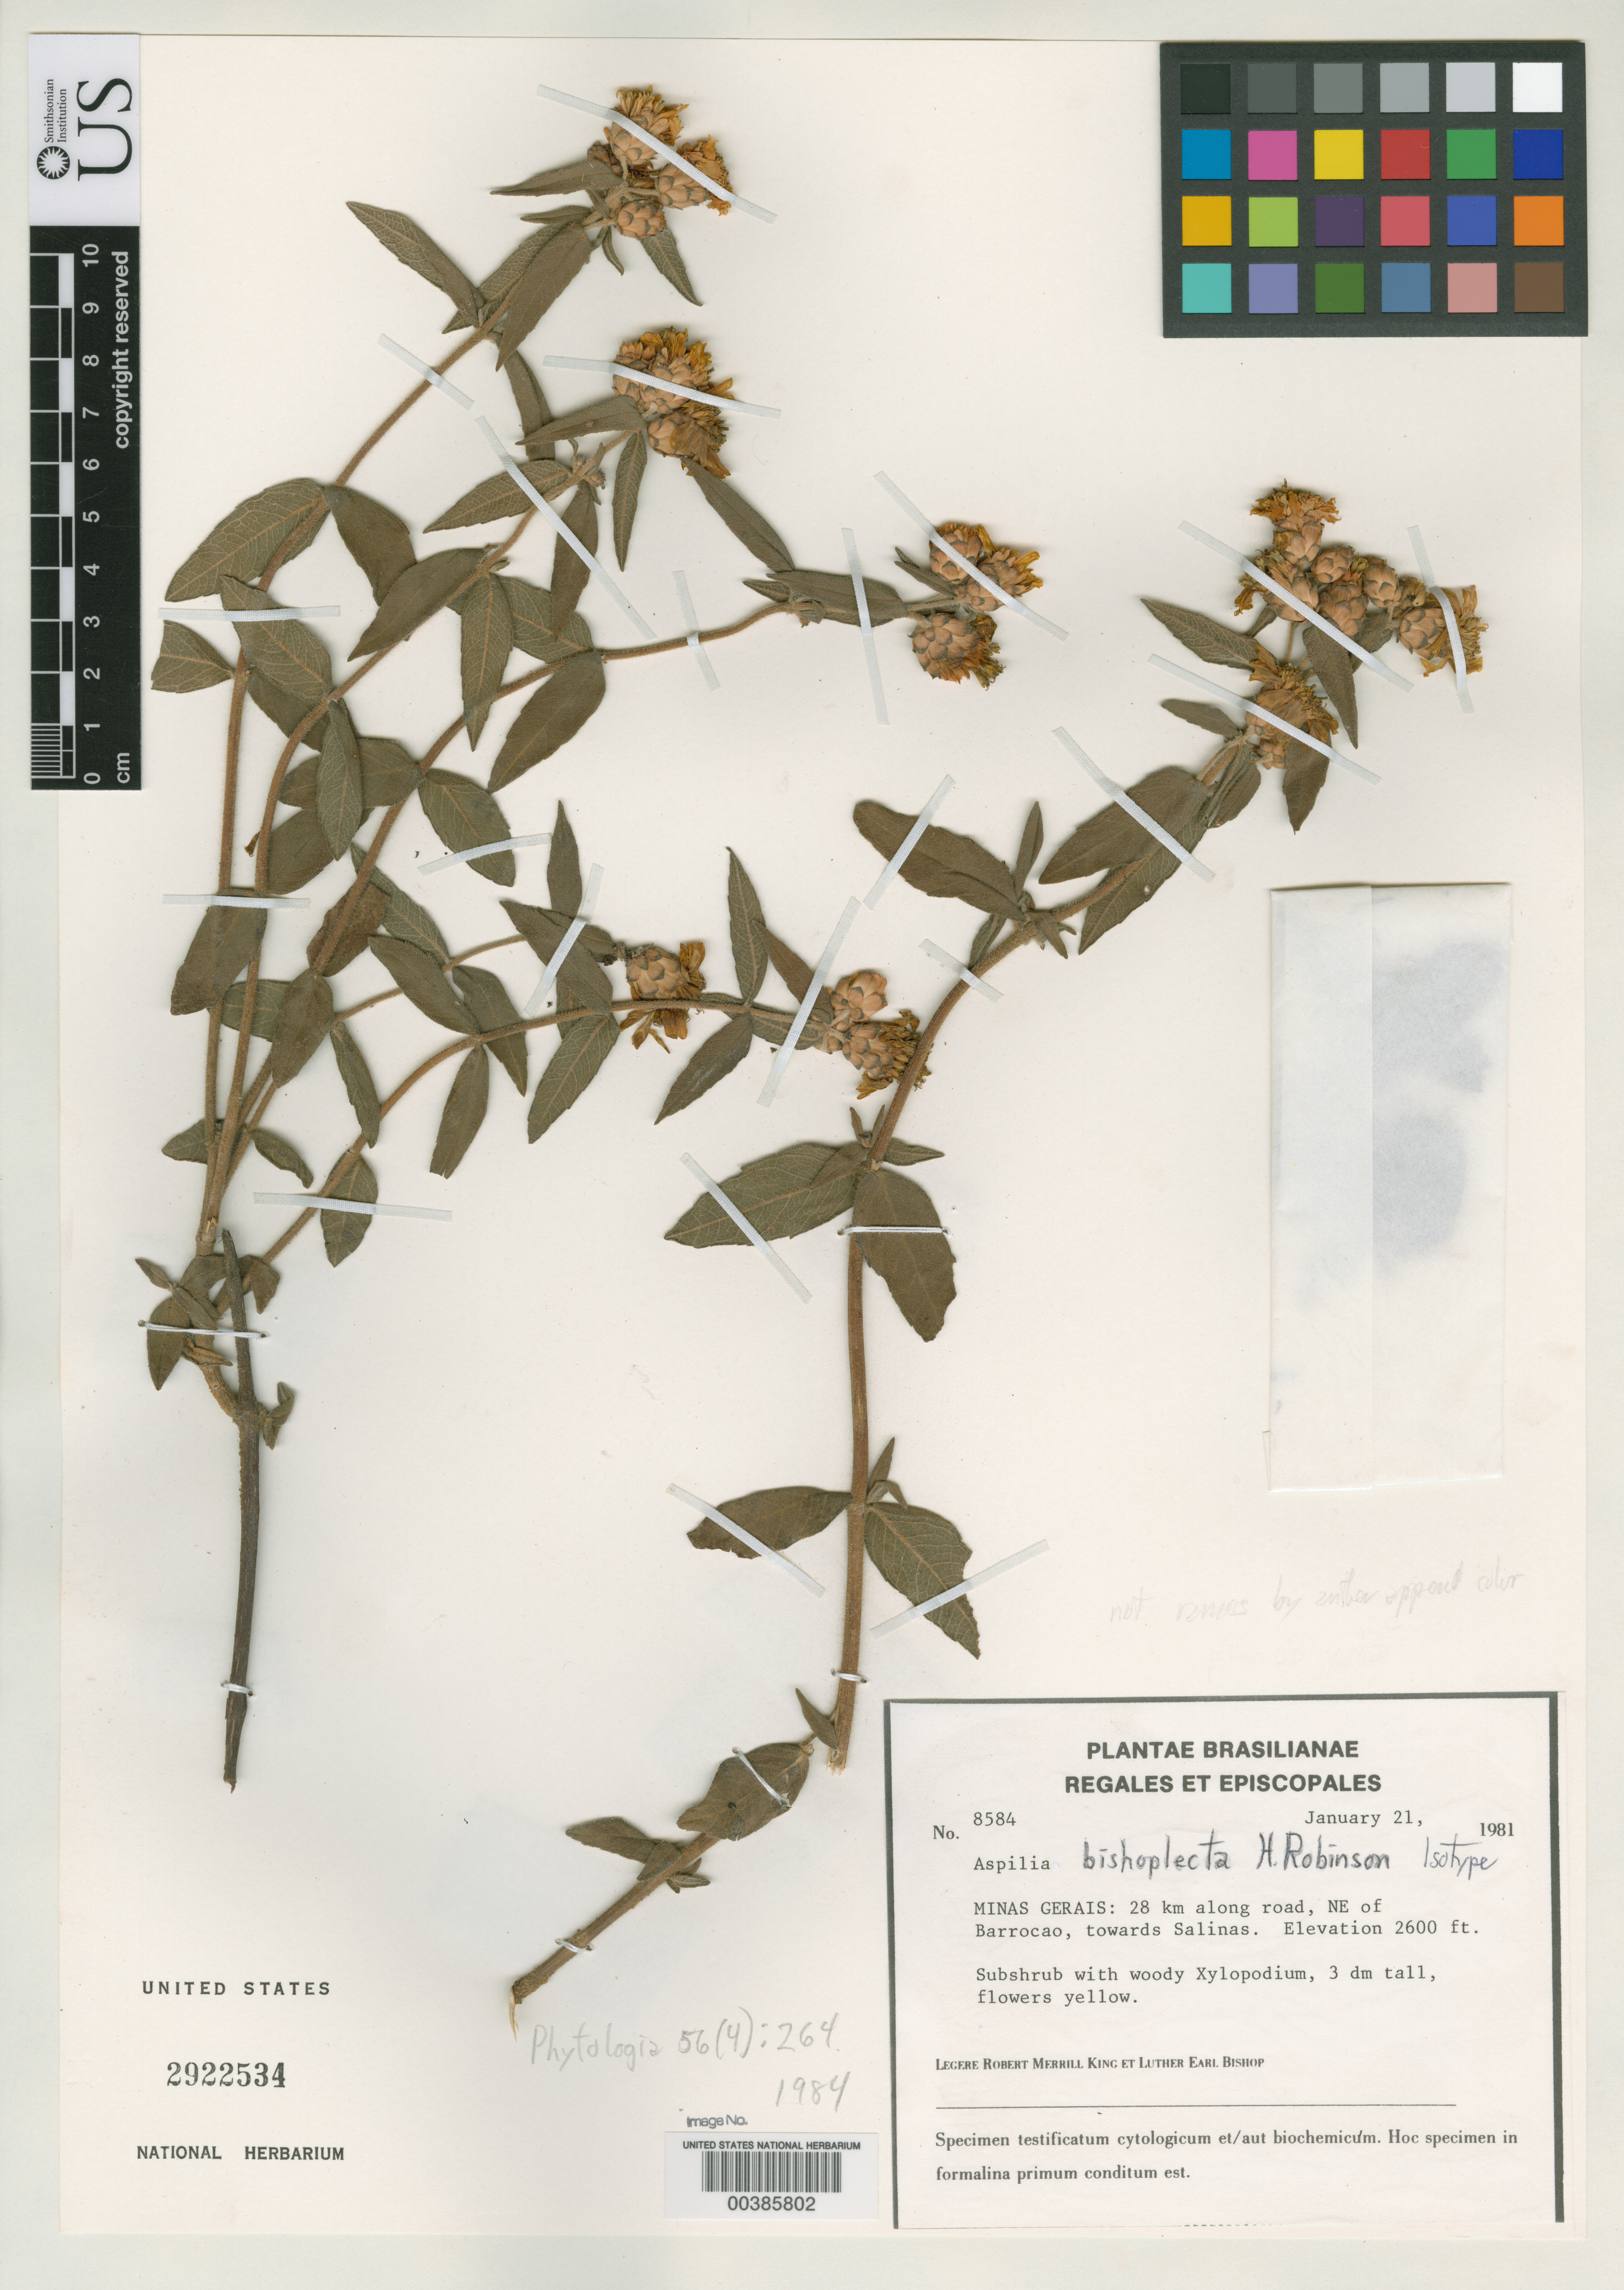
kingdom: Plantae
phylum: Tracheophyta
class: Magnoliopsida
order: Asterales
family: Asteraceae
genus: Aspilia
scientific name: Aspilia bishoplecta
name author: H. Rob.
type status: Isotype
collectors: R. M. King & L. E. Bishop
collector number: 8584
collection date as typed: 21 Jan 1981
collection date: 1981-01-21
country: Brazil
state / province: Minas Gerais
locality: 28 km along road, NE of Barrocao, towards Salinas.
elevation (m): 792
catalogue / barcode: US 2922534